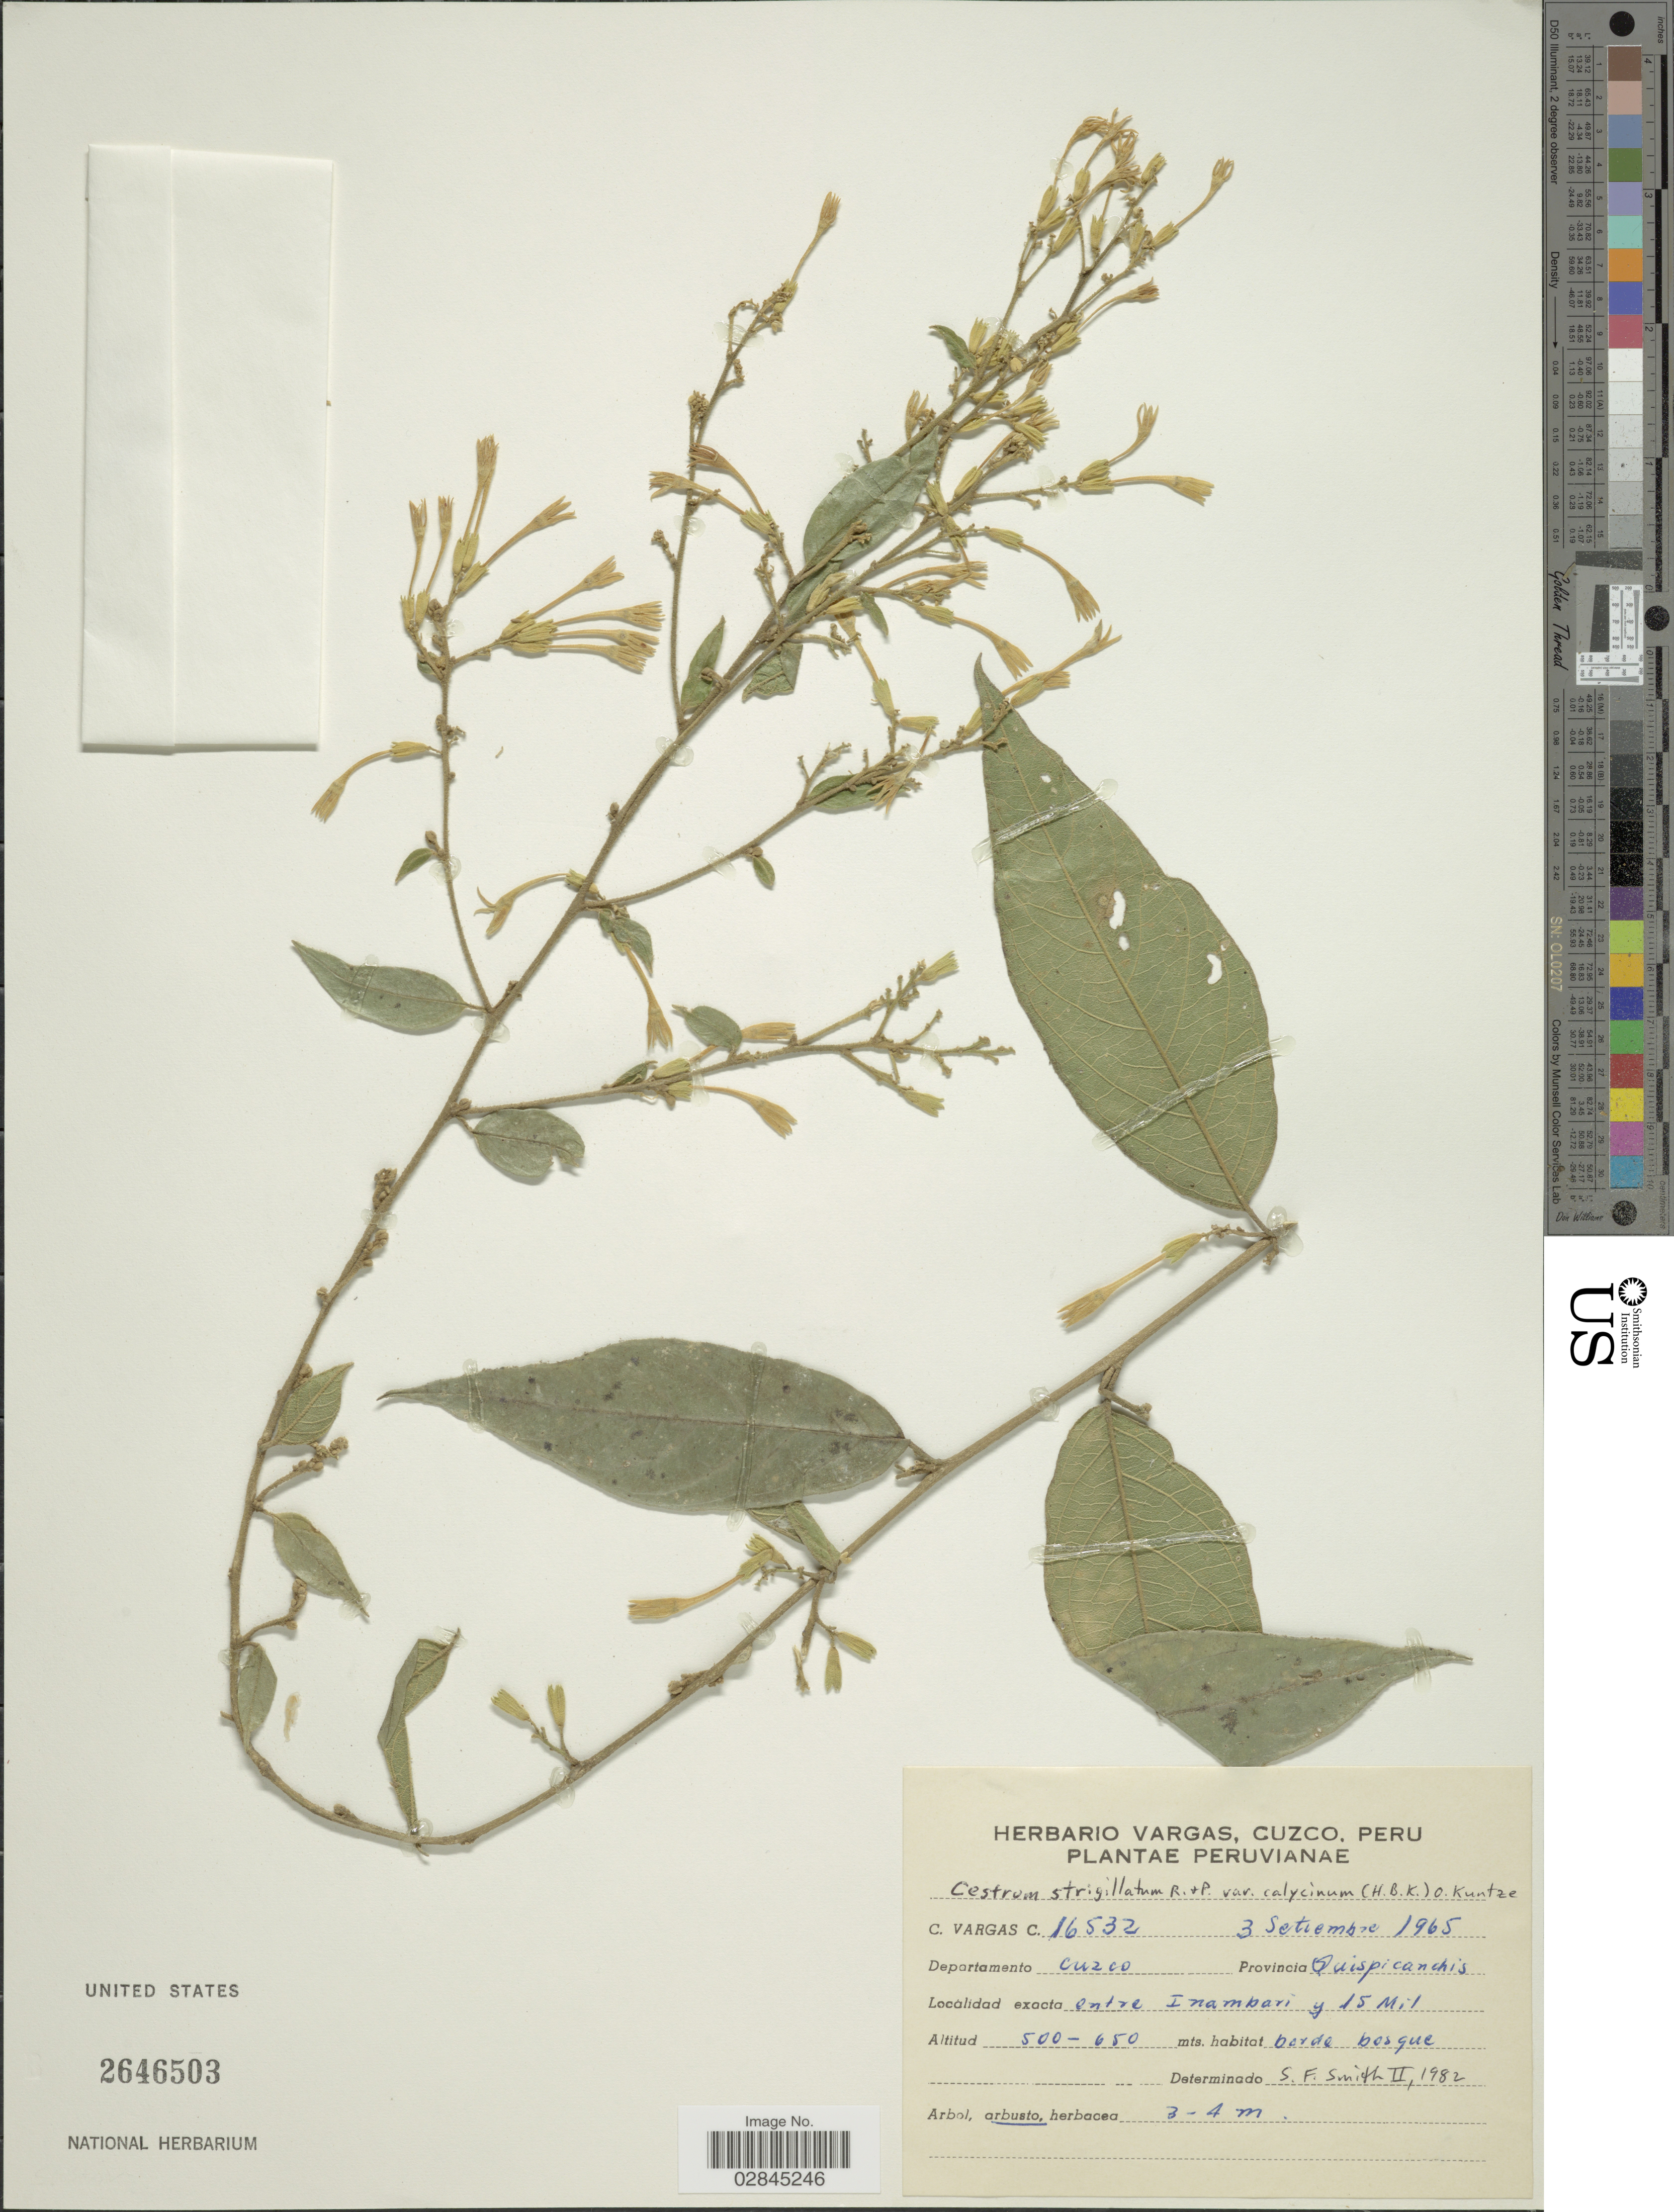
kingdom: Plantae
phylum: Tracheophyta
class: Magnoliopsida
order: Solanales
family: Solanaceae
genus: Cestrum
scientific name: Cestrum strigillatum var. calycinum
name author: Ruiz & Pav.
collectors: C. Vargas Calderón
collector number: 16532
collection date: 1965-09-03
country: Peru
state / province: Cusco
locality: Departamento Cuzco. Provincia Quispicanchis, entre Inambari y 15 mil.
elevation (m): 500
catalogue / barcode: US 2646503